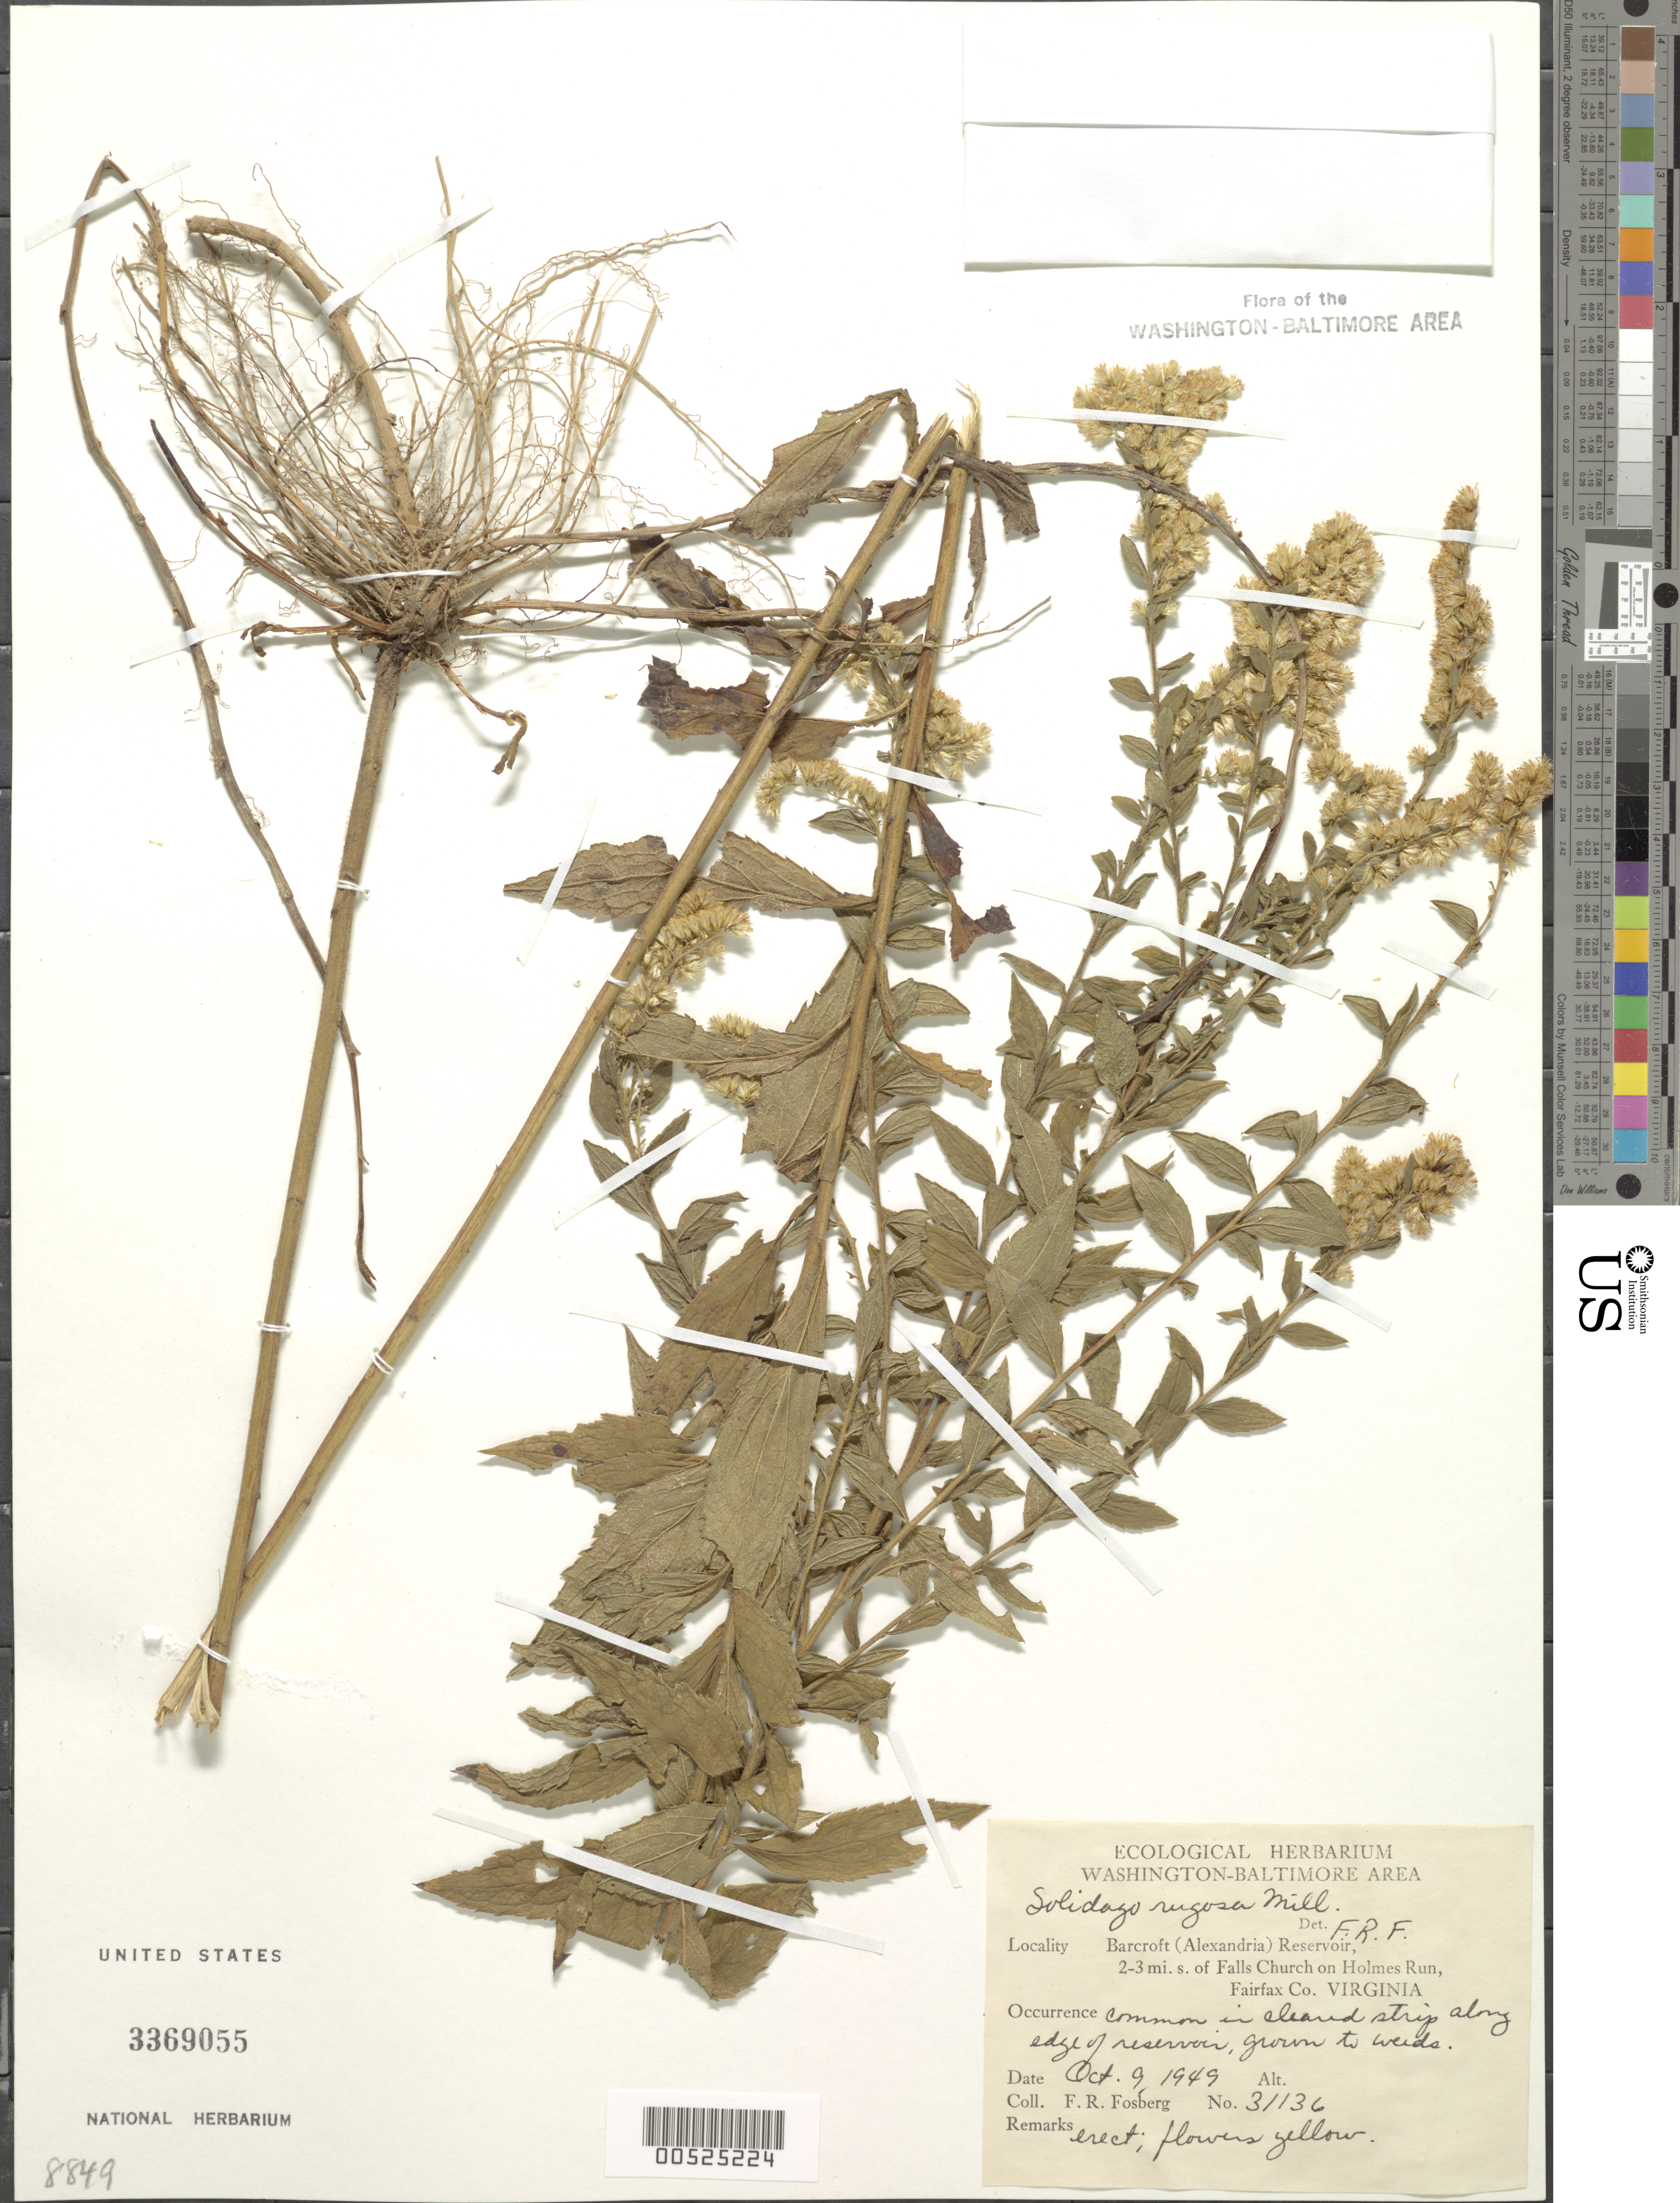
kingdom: Plantae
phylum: Tracheophyta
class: Magnoliopsida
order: Asterales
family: Asteraceae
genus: Solidago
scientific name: Solidago rugosa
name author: Mill.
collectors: F. R. Fosberg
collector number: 31136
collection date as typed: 09 Oct 1949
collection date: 1949-10-09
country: United States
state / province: Virginia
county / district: Fairfax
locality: Barcroft (Alexandria) Reservoir, 2-3 mi. S of Falls Church on Holmes Run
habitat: Common in cleared strip along edge of reservoir, grown to weeds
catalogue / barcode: US 3369055